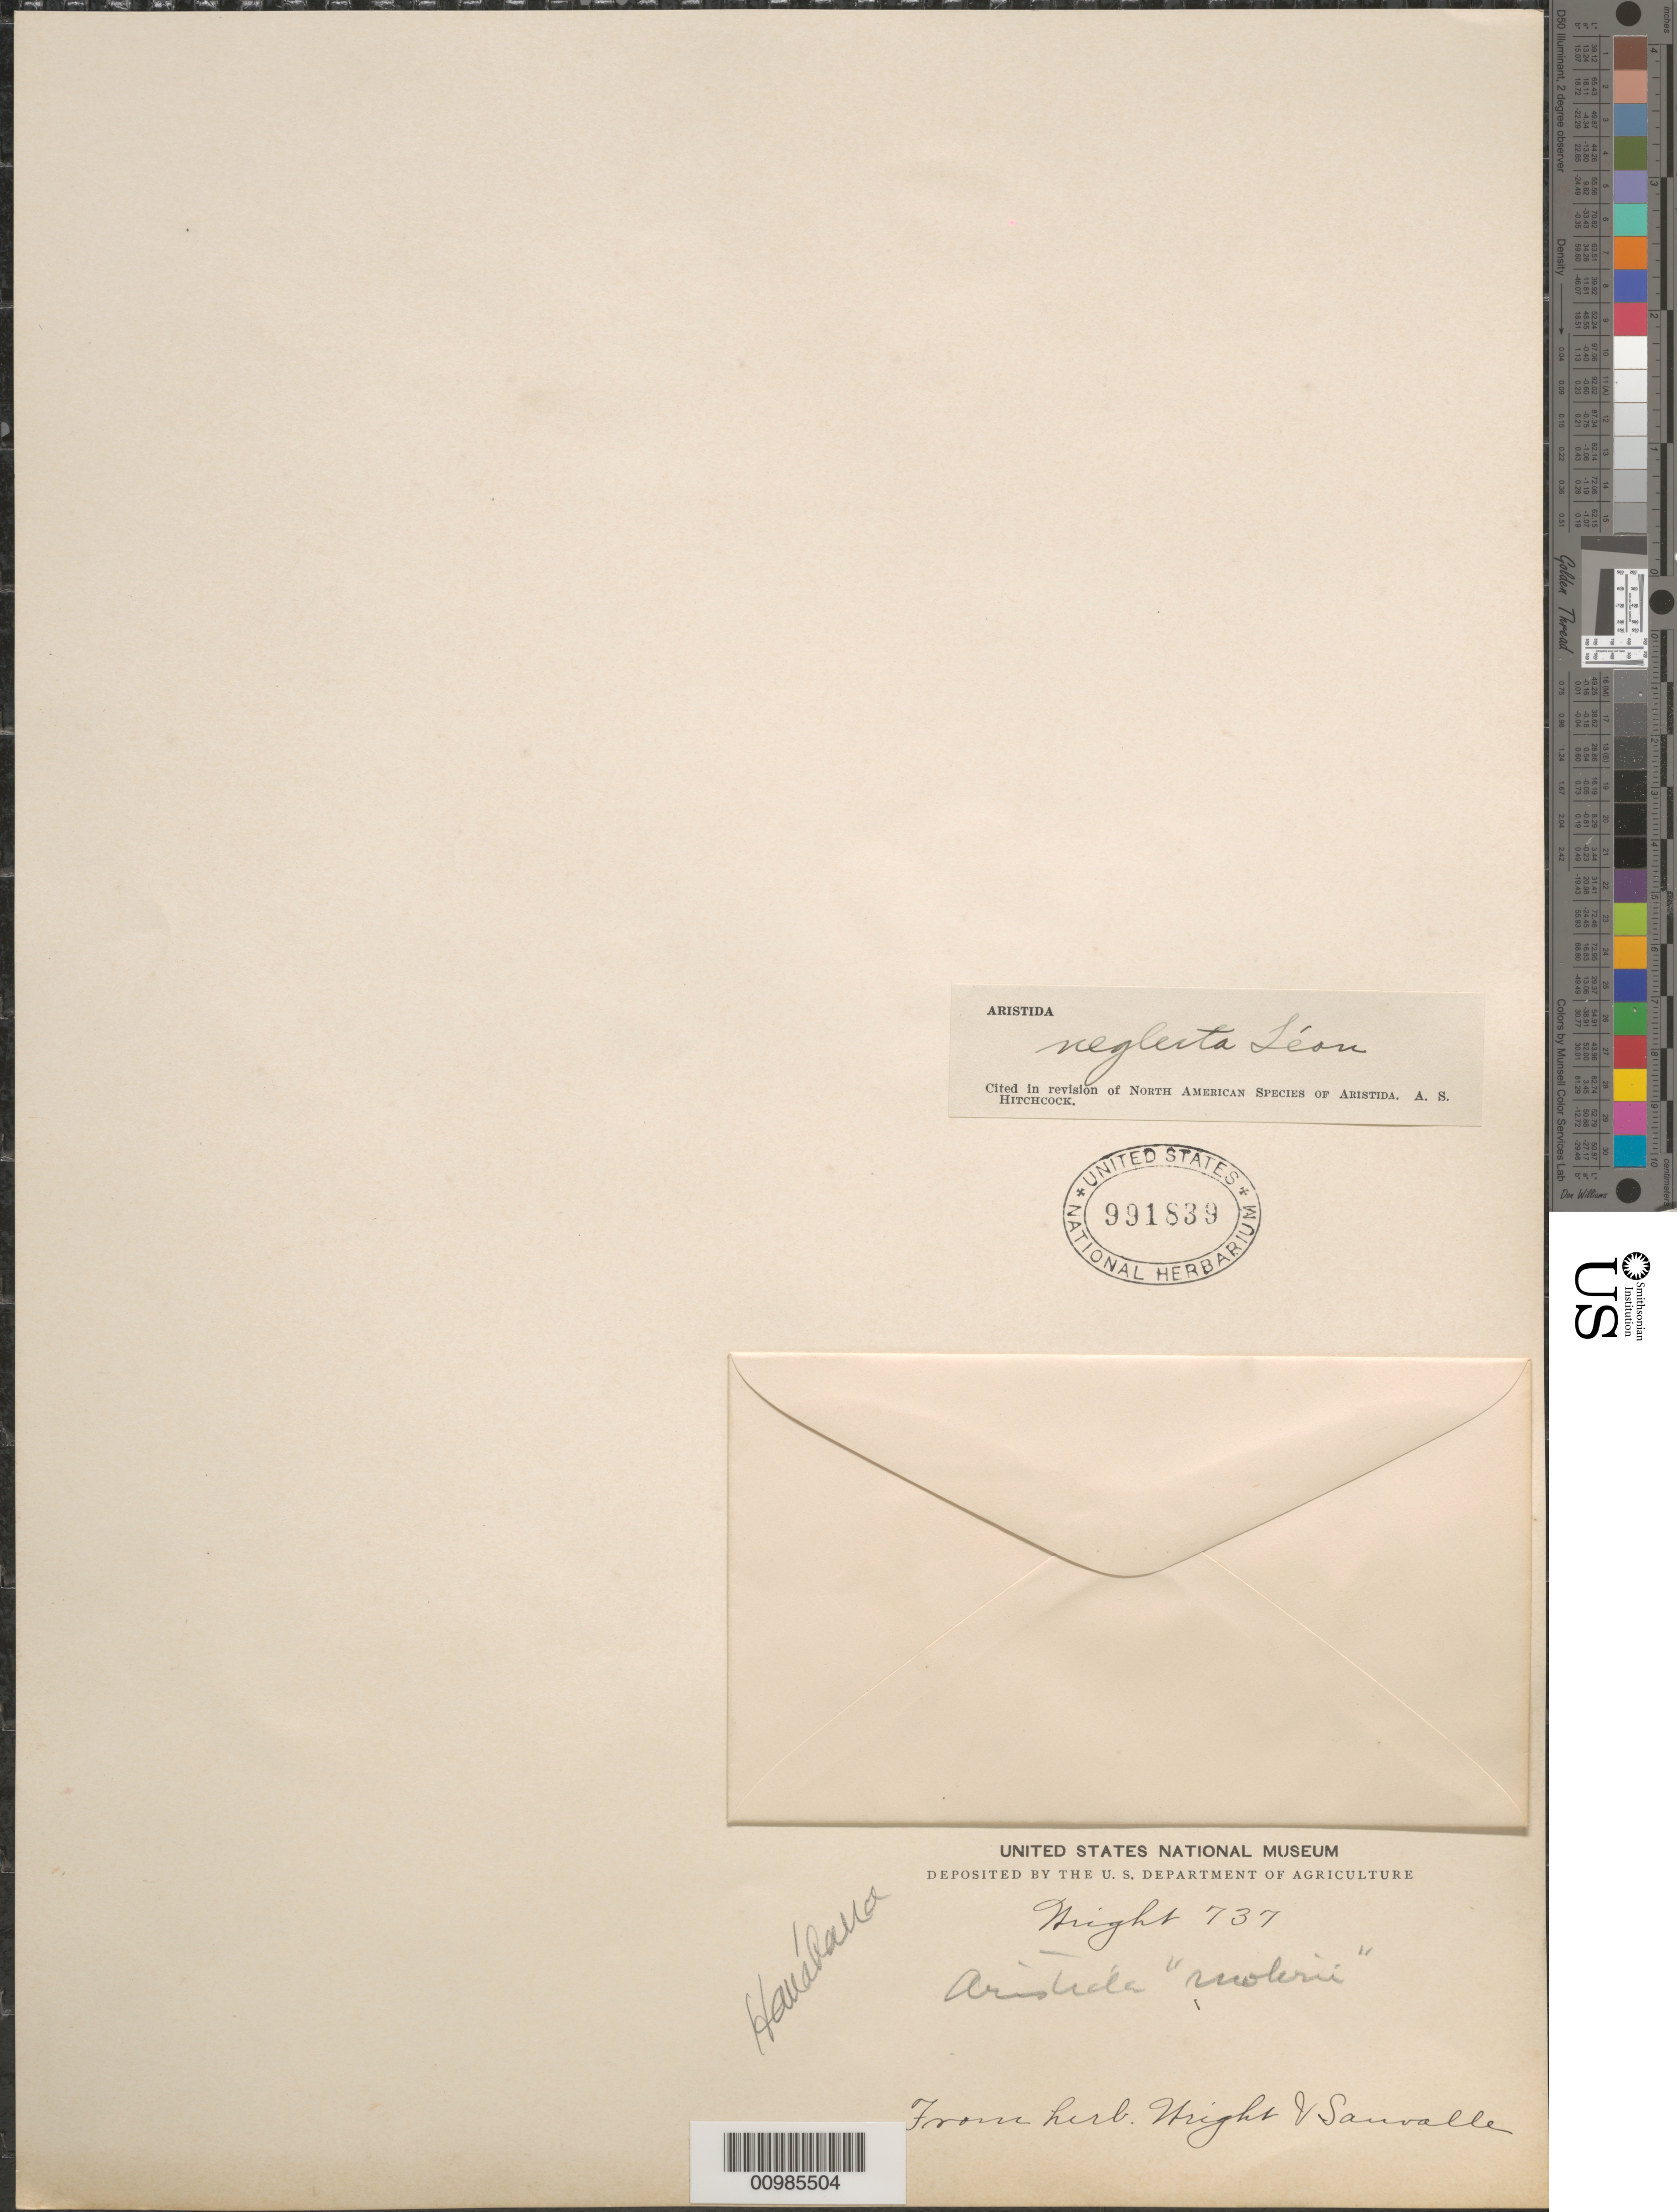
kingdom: Plantae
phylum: Tracheophyta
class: Liliopsida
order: Poales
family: Poaceae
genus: Aristida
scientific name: Aristida neglecta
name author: León ex Hitchc.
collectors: C. Wright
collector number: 737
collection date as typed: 1800 to -- --- 1899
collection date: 1800/1899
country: Cuba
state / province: La Habana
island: Cuba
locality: La Habana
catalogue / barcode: US 991839